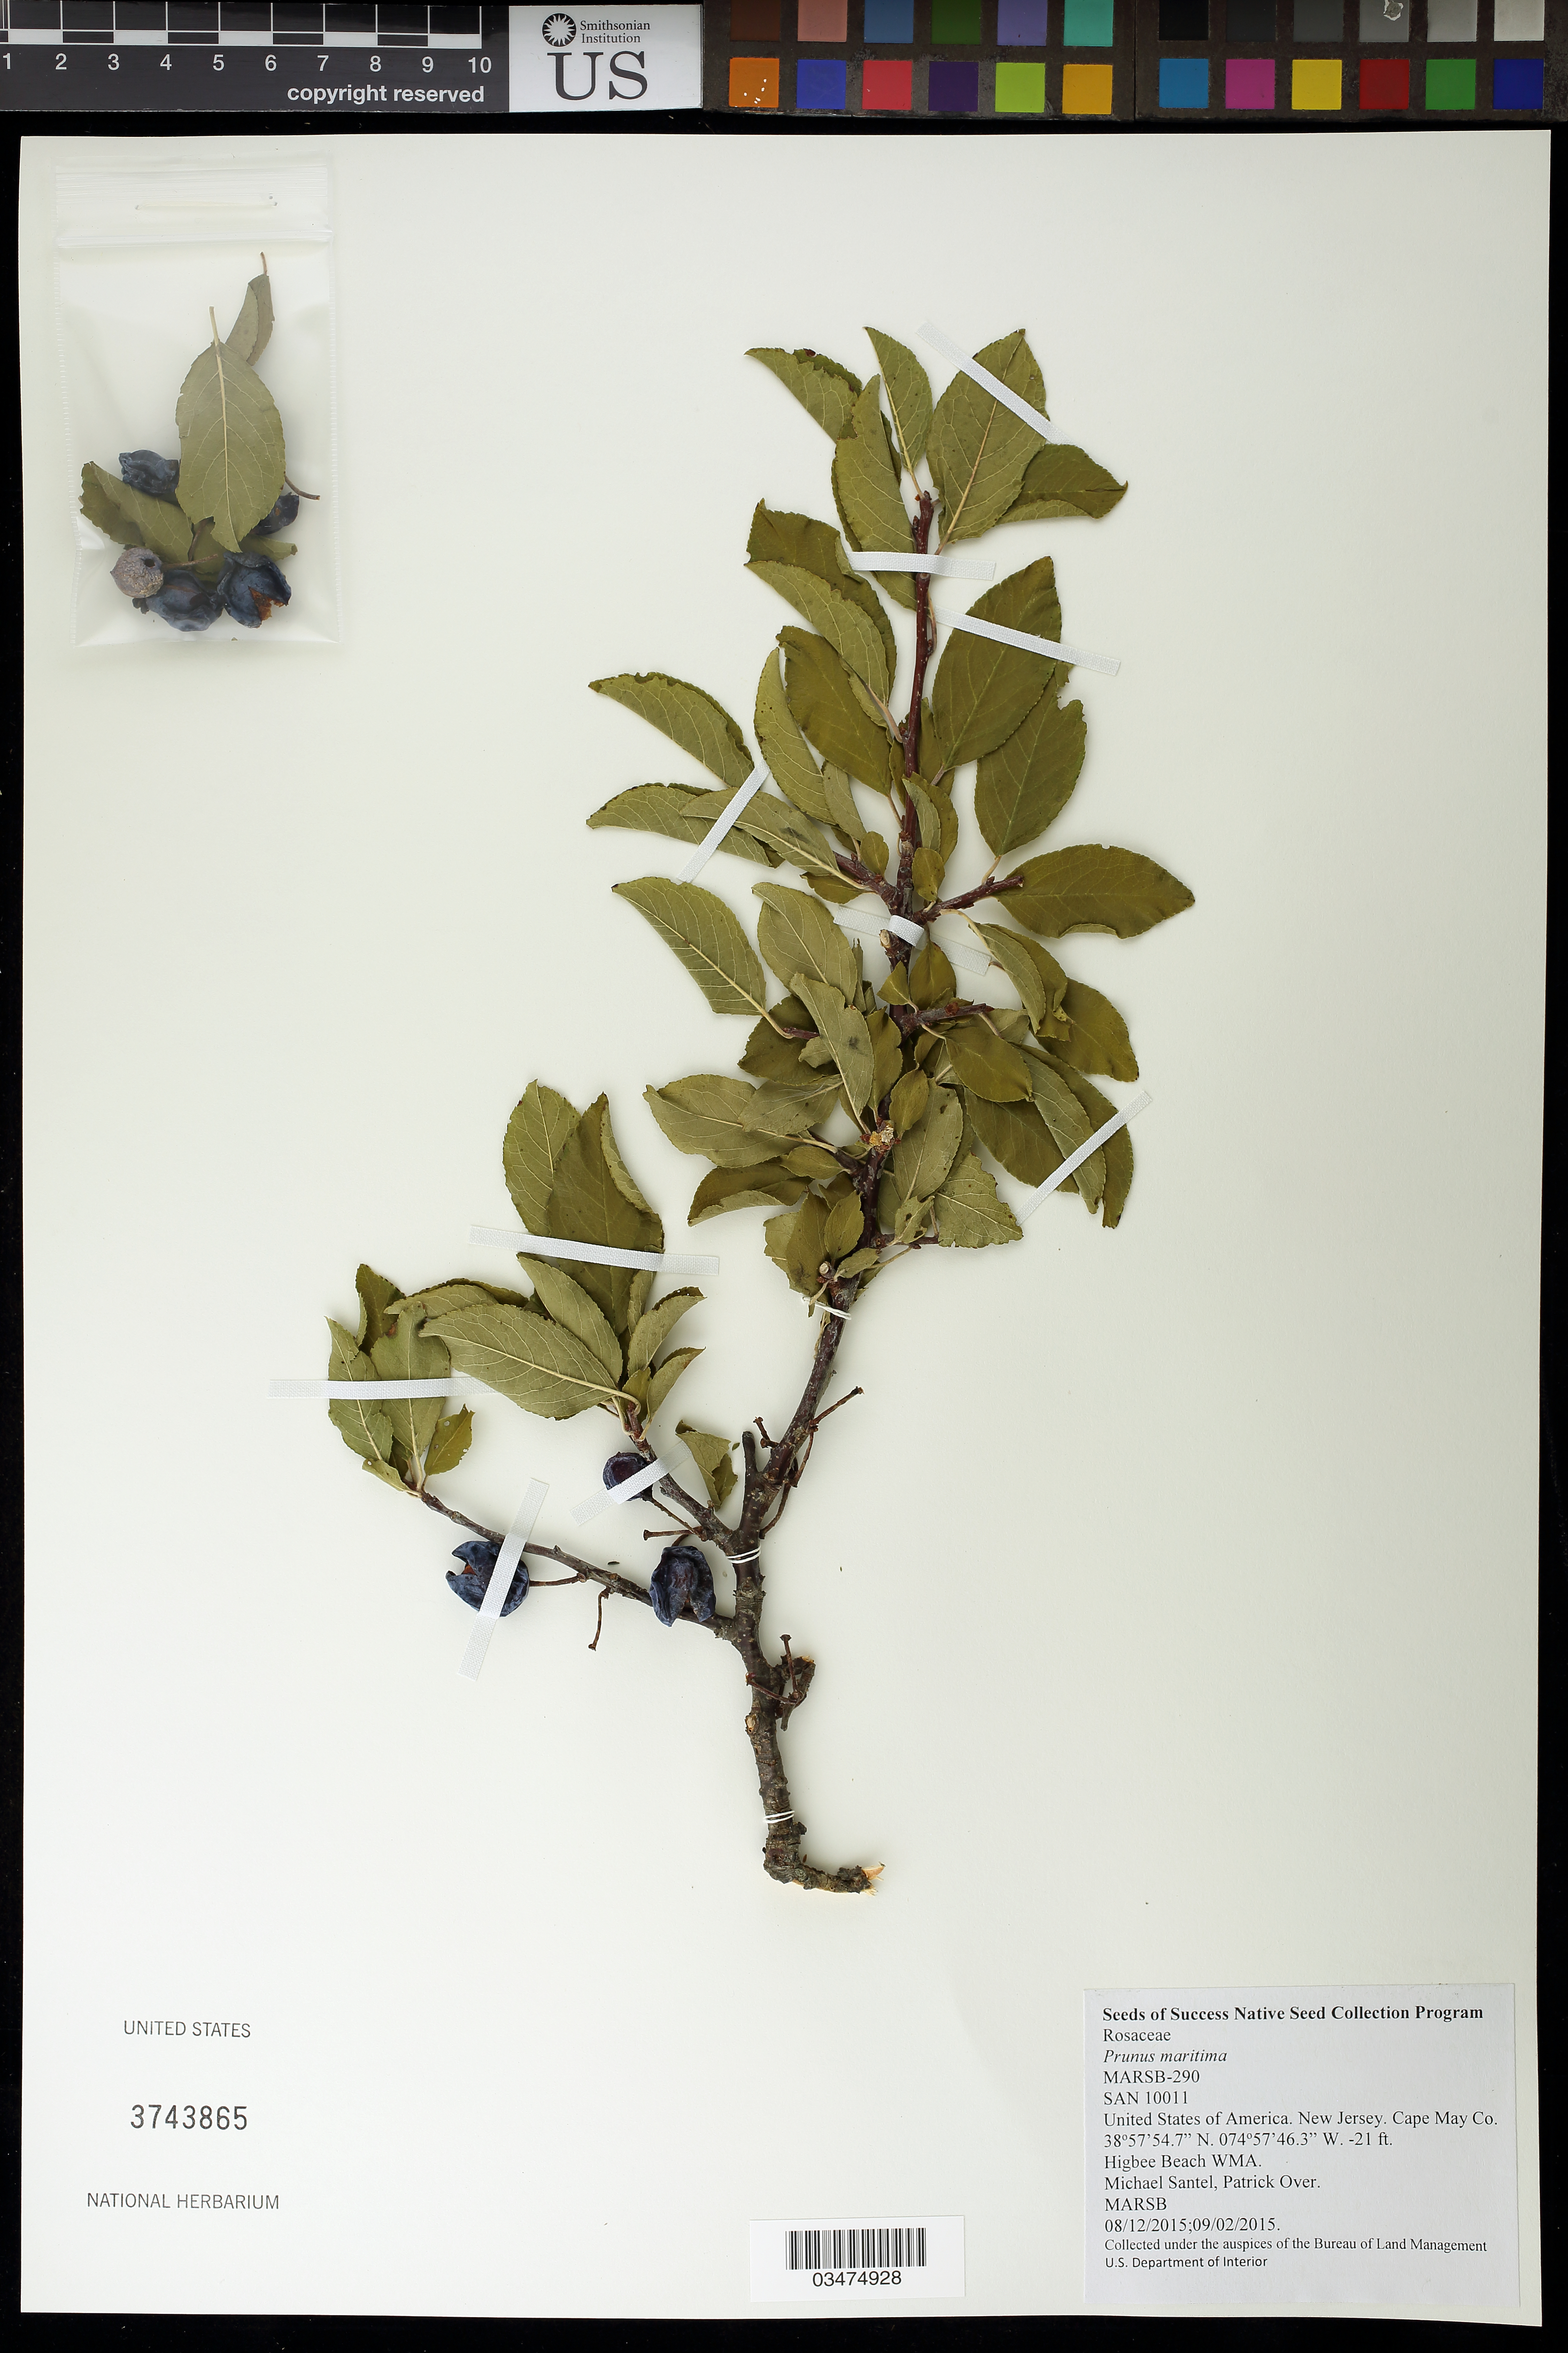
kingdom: Plantae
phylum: Tracheophyta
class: Magnoliopsida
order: Rosales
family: Rosaceae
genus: Prunus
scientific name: Prunus maritima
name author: Marshall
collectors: M. Santel & P. Over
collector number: MARSB-290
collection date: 2015-08-12,2015-09-02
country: United States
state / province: New Jersey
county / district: Cape May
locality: Higbee Beach Wildlife Management Area, Along beach dunes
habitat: North Atlantic Maritime Scrub Forest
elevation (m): -6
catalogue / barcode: US 3743865